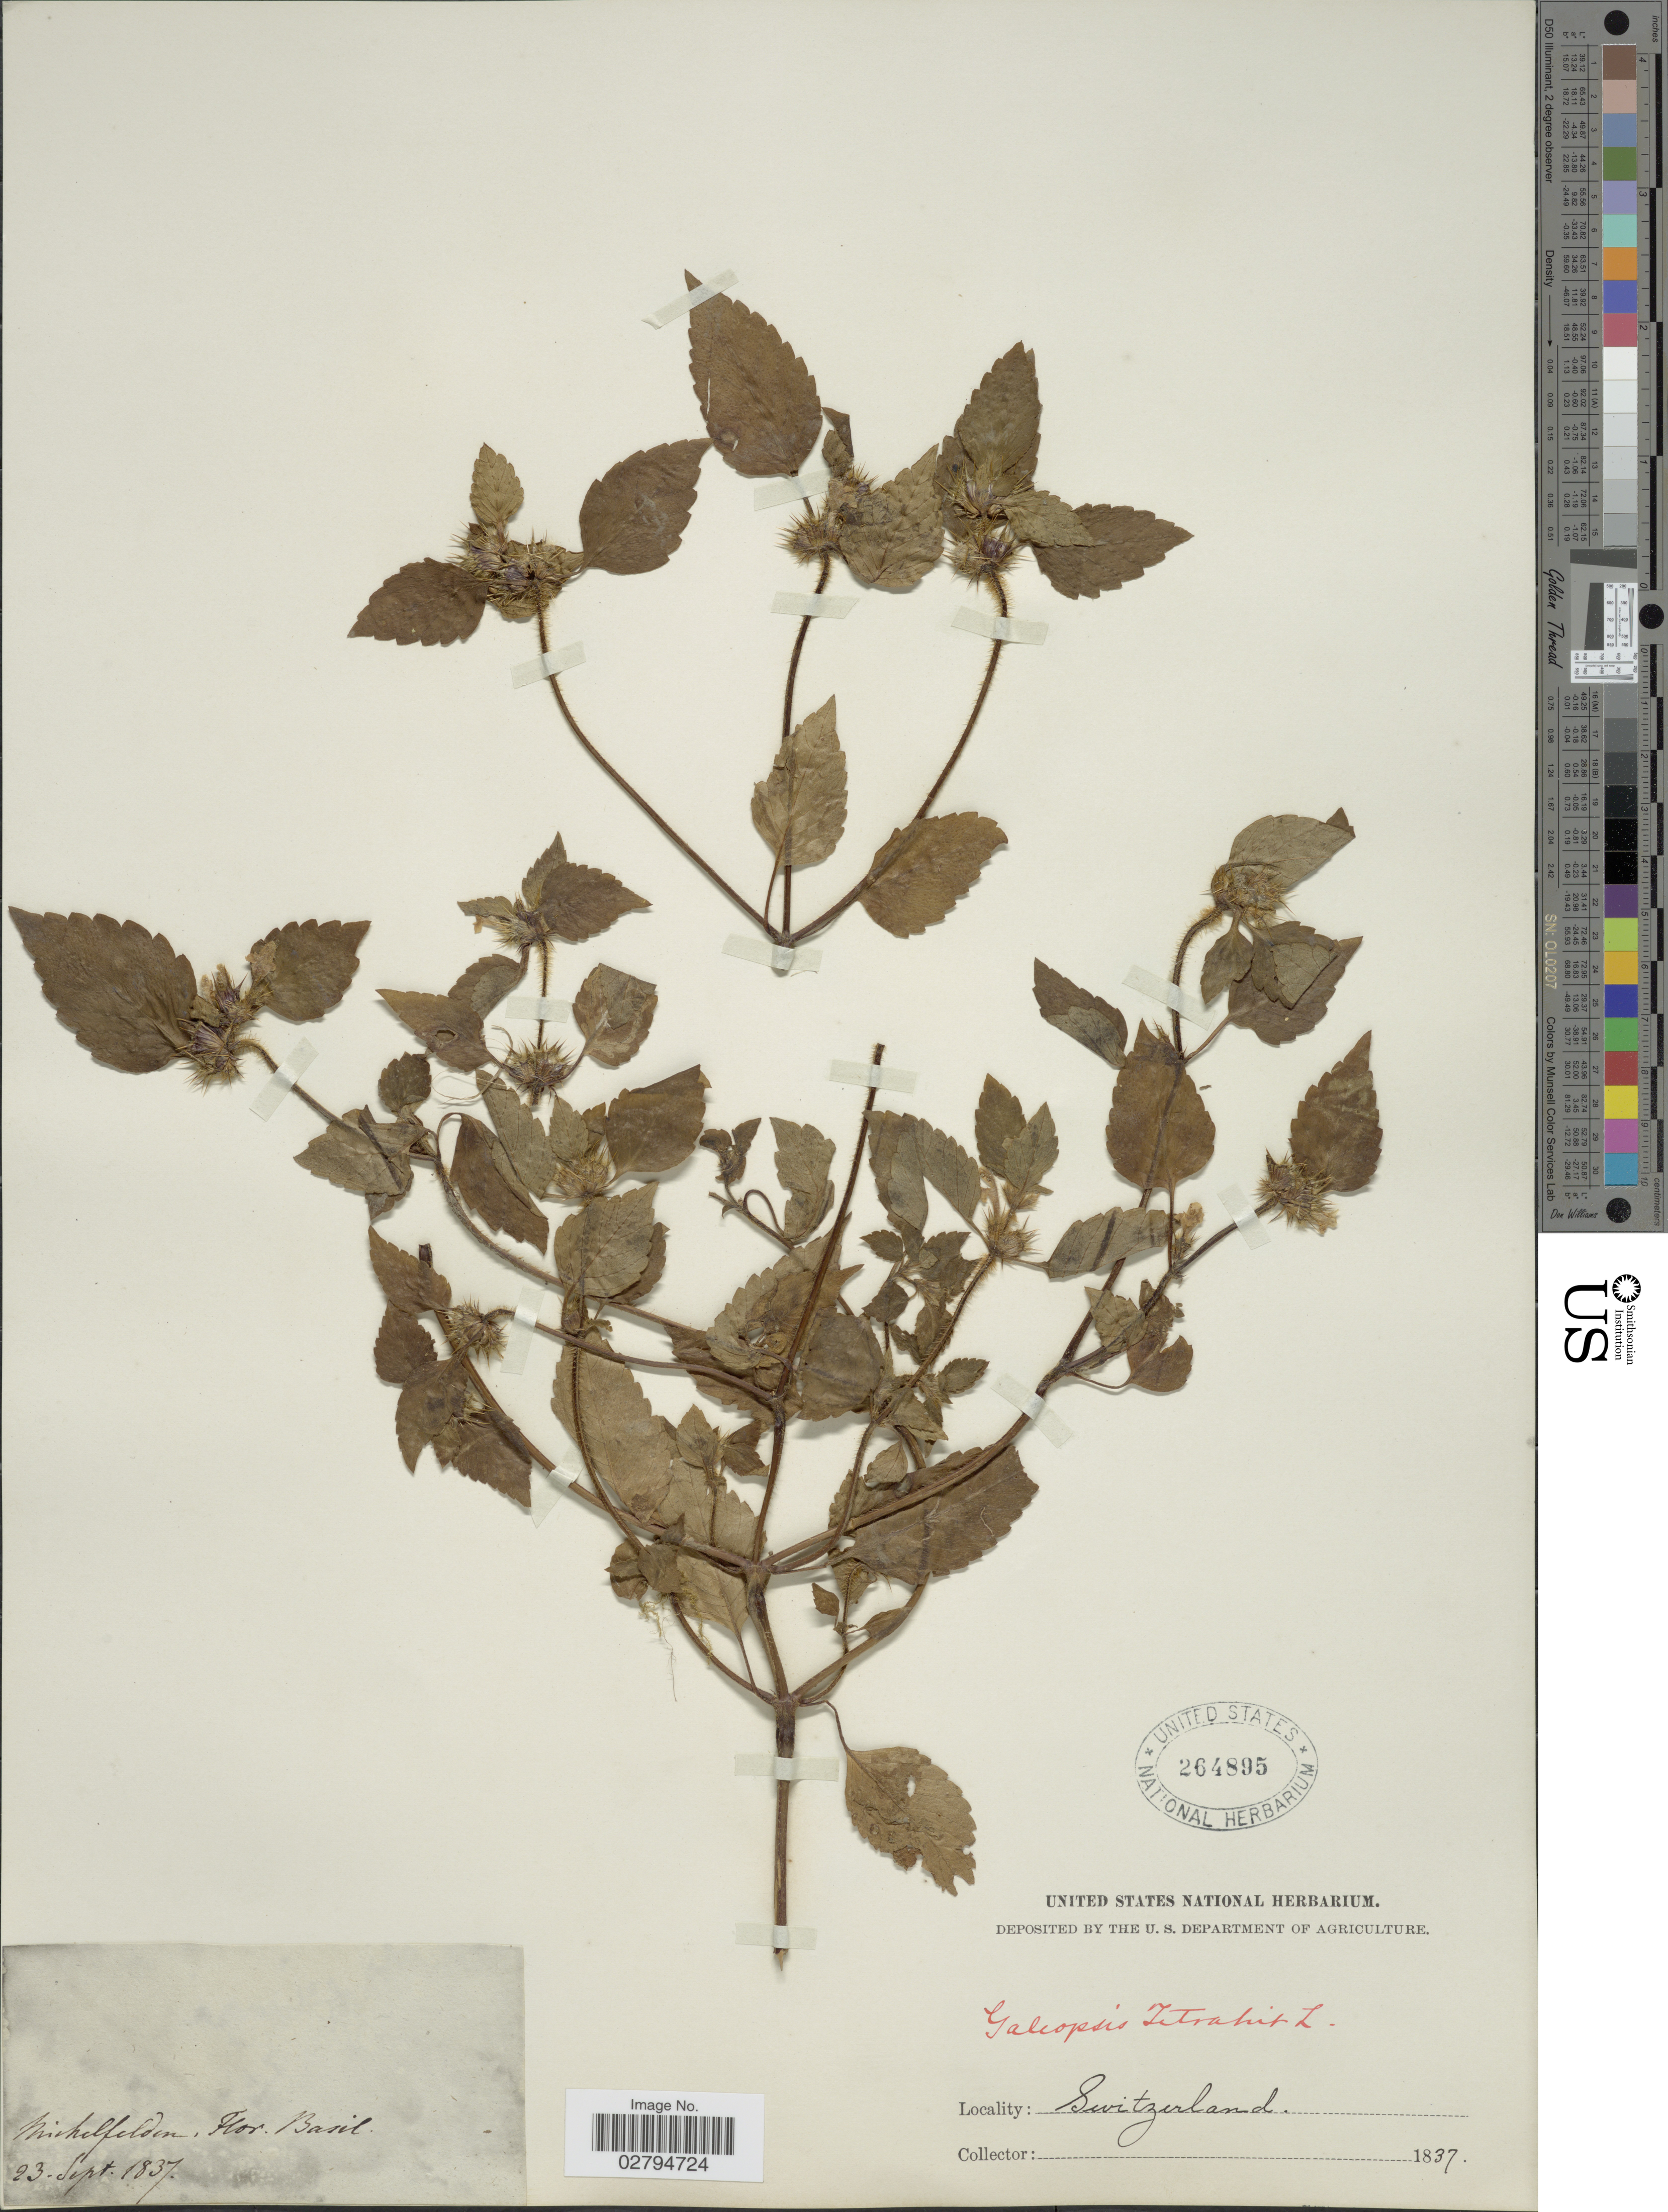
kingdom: Plantae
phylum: Tracheophyta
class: Magnoliopsida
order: Lamiales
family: Lamiaceae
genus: Galeopsis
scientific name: Galeopsis tetrahit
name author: L.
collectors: ex herb. United States National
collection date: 1837-09-23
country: Switzerland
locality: Michelfelden.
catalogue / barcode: US 264895